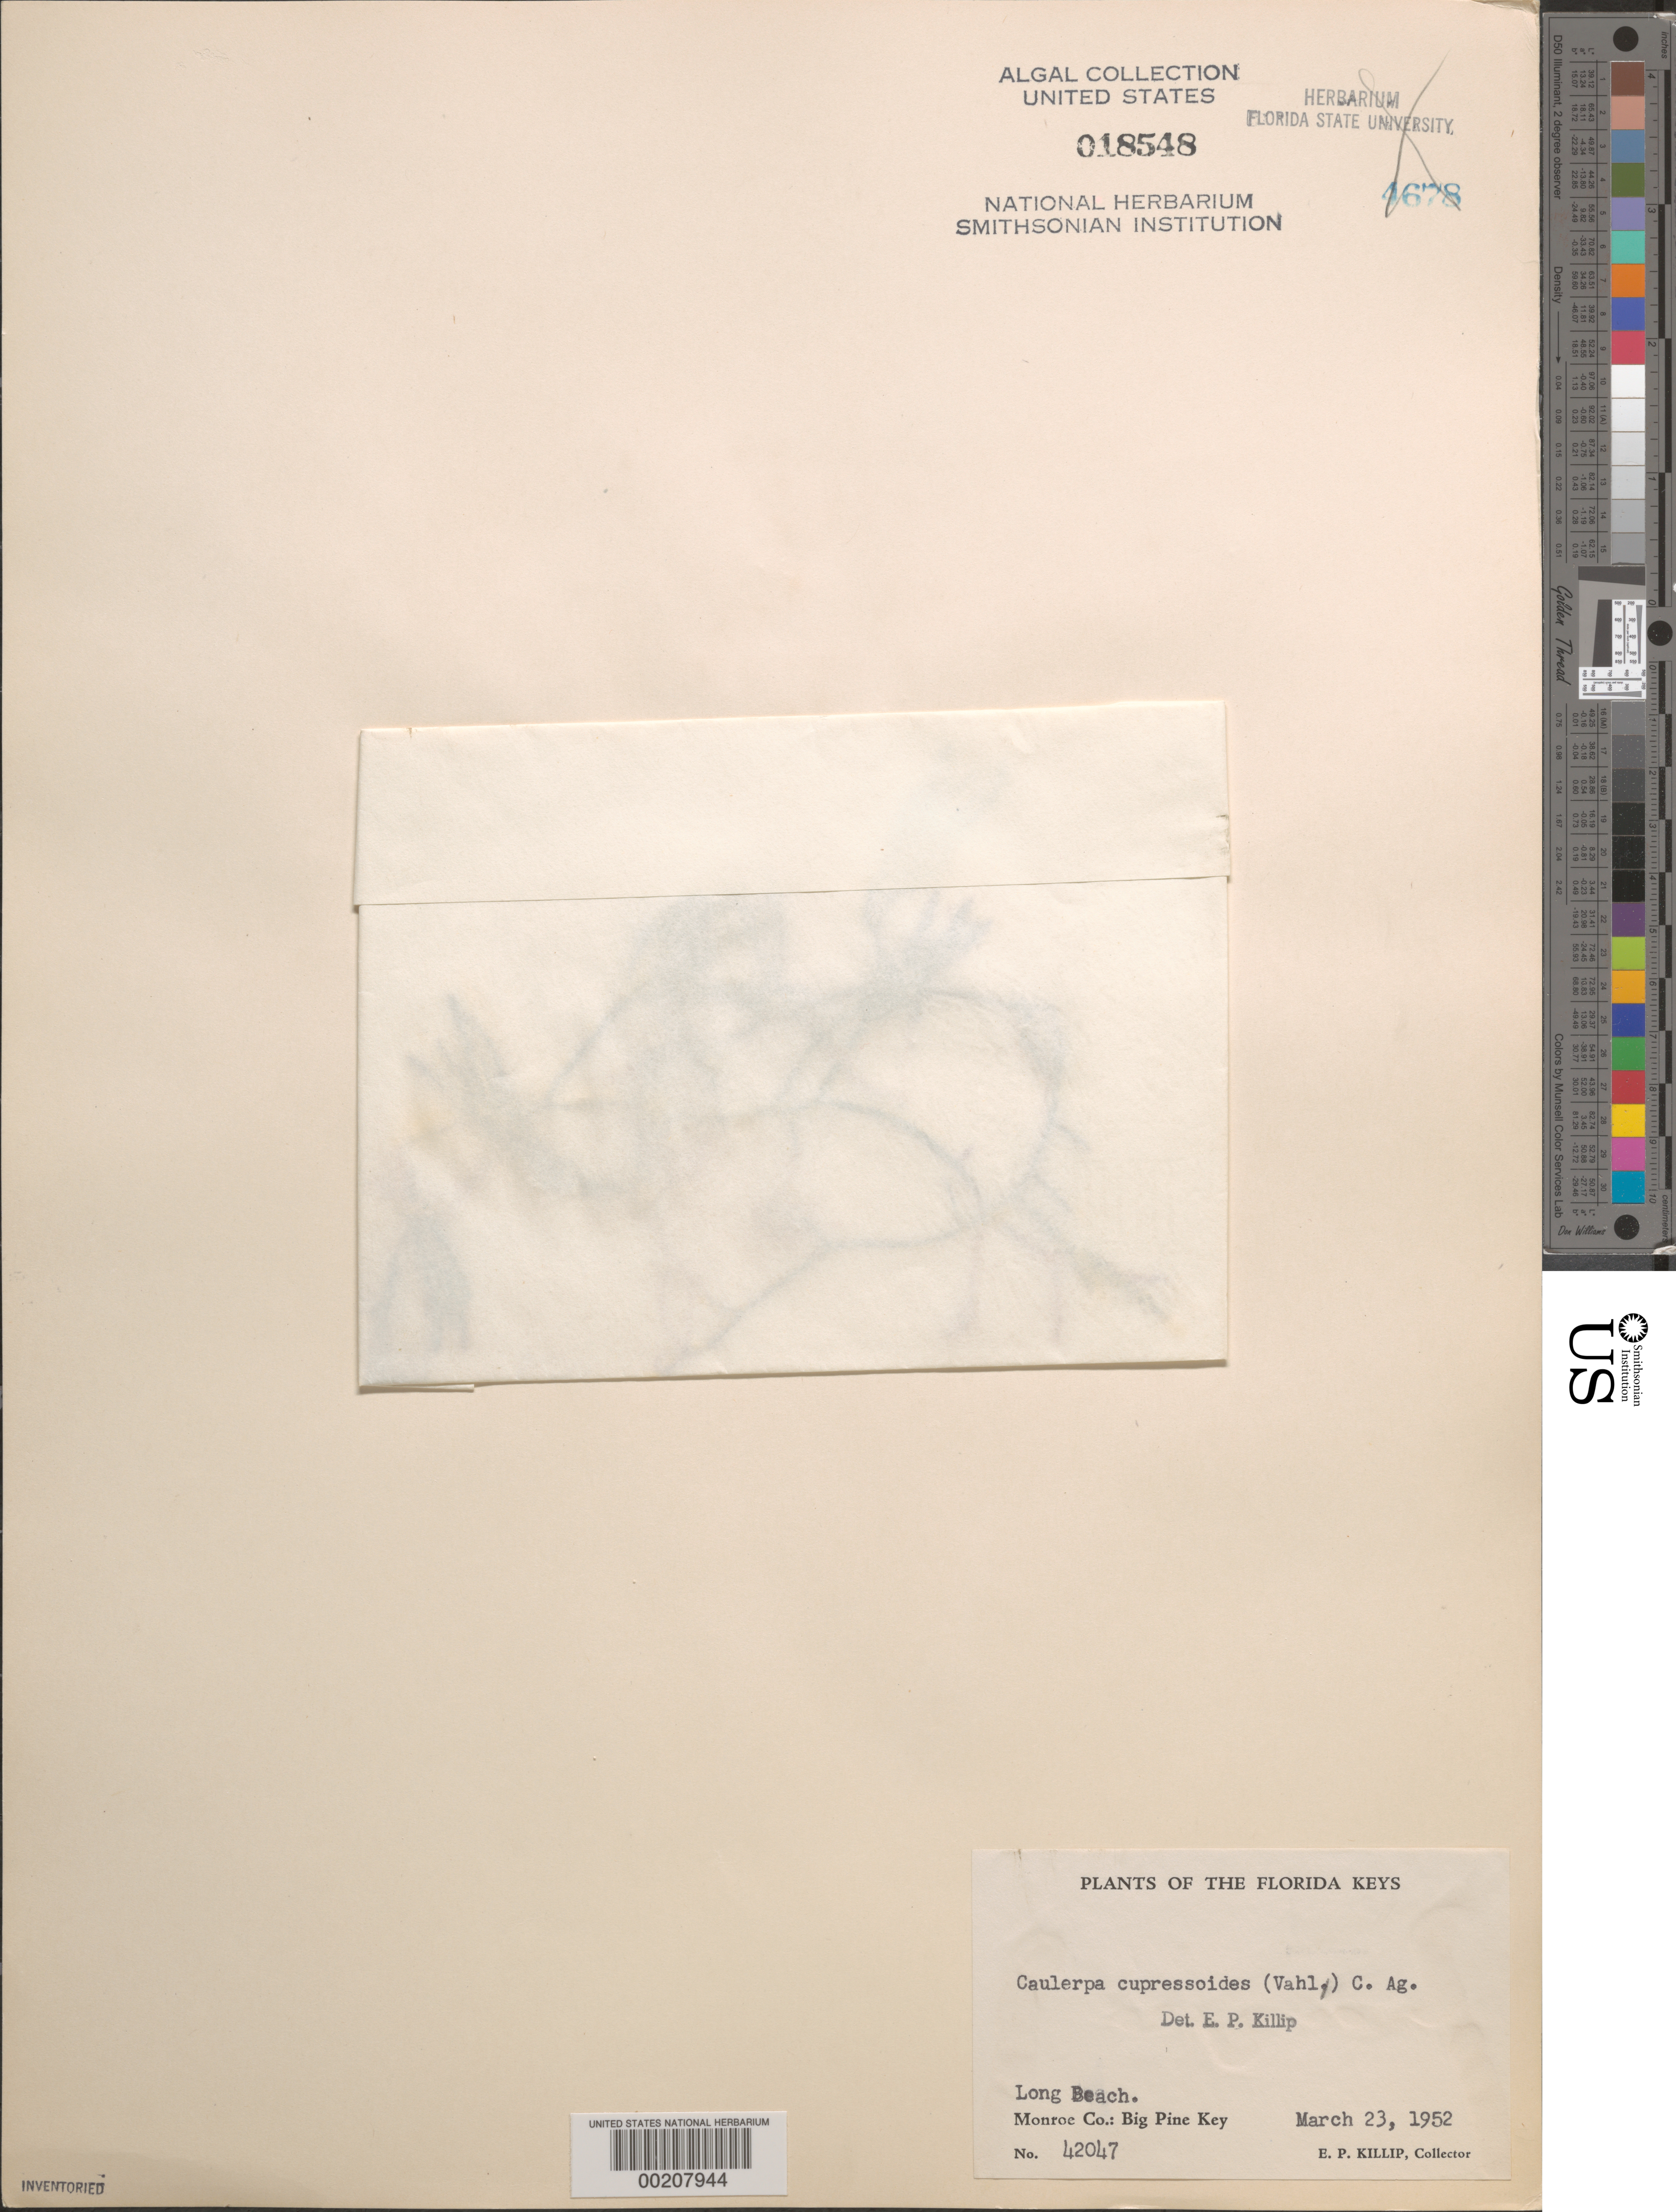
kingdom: Plantae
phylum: Chlorophyta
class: Ulvophyceae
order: Bryopsidales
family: Caulerpaceae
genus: Caulerpa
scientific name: Caulerpa cupressoides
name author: (Vahl) C. Agardh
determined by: Killip, Ellsworth P.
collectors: E. P. Killip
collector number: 42047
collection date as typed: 23 Mar 1952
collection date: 1952-03-23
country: United States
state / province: Florida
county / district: Monroe County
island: Big Pine Key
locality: Long Beach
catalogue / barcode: US 18548